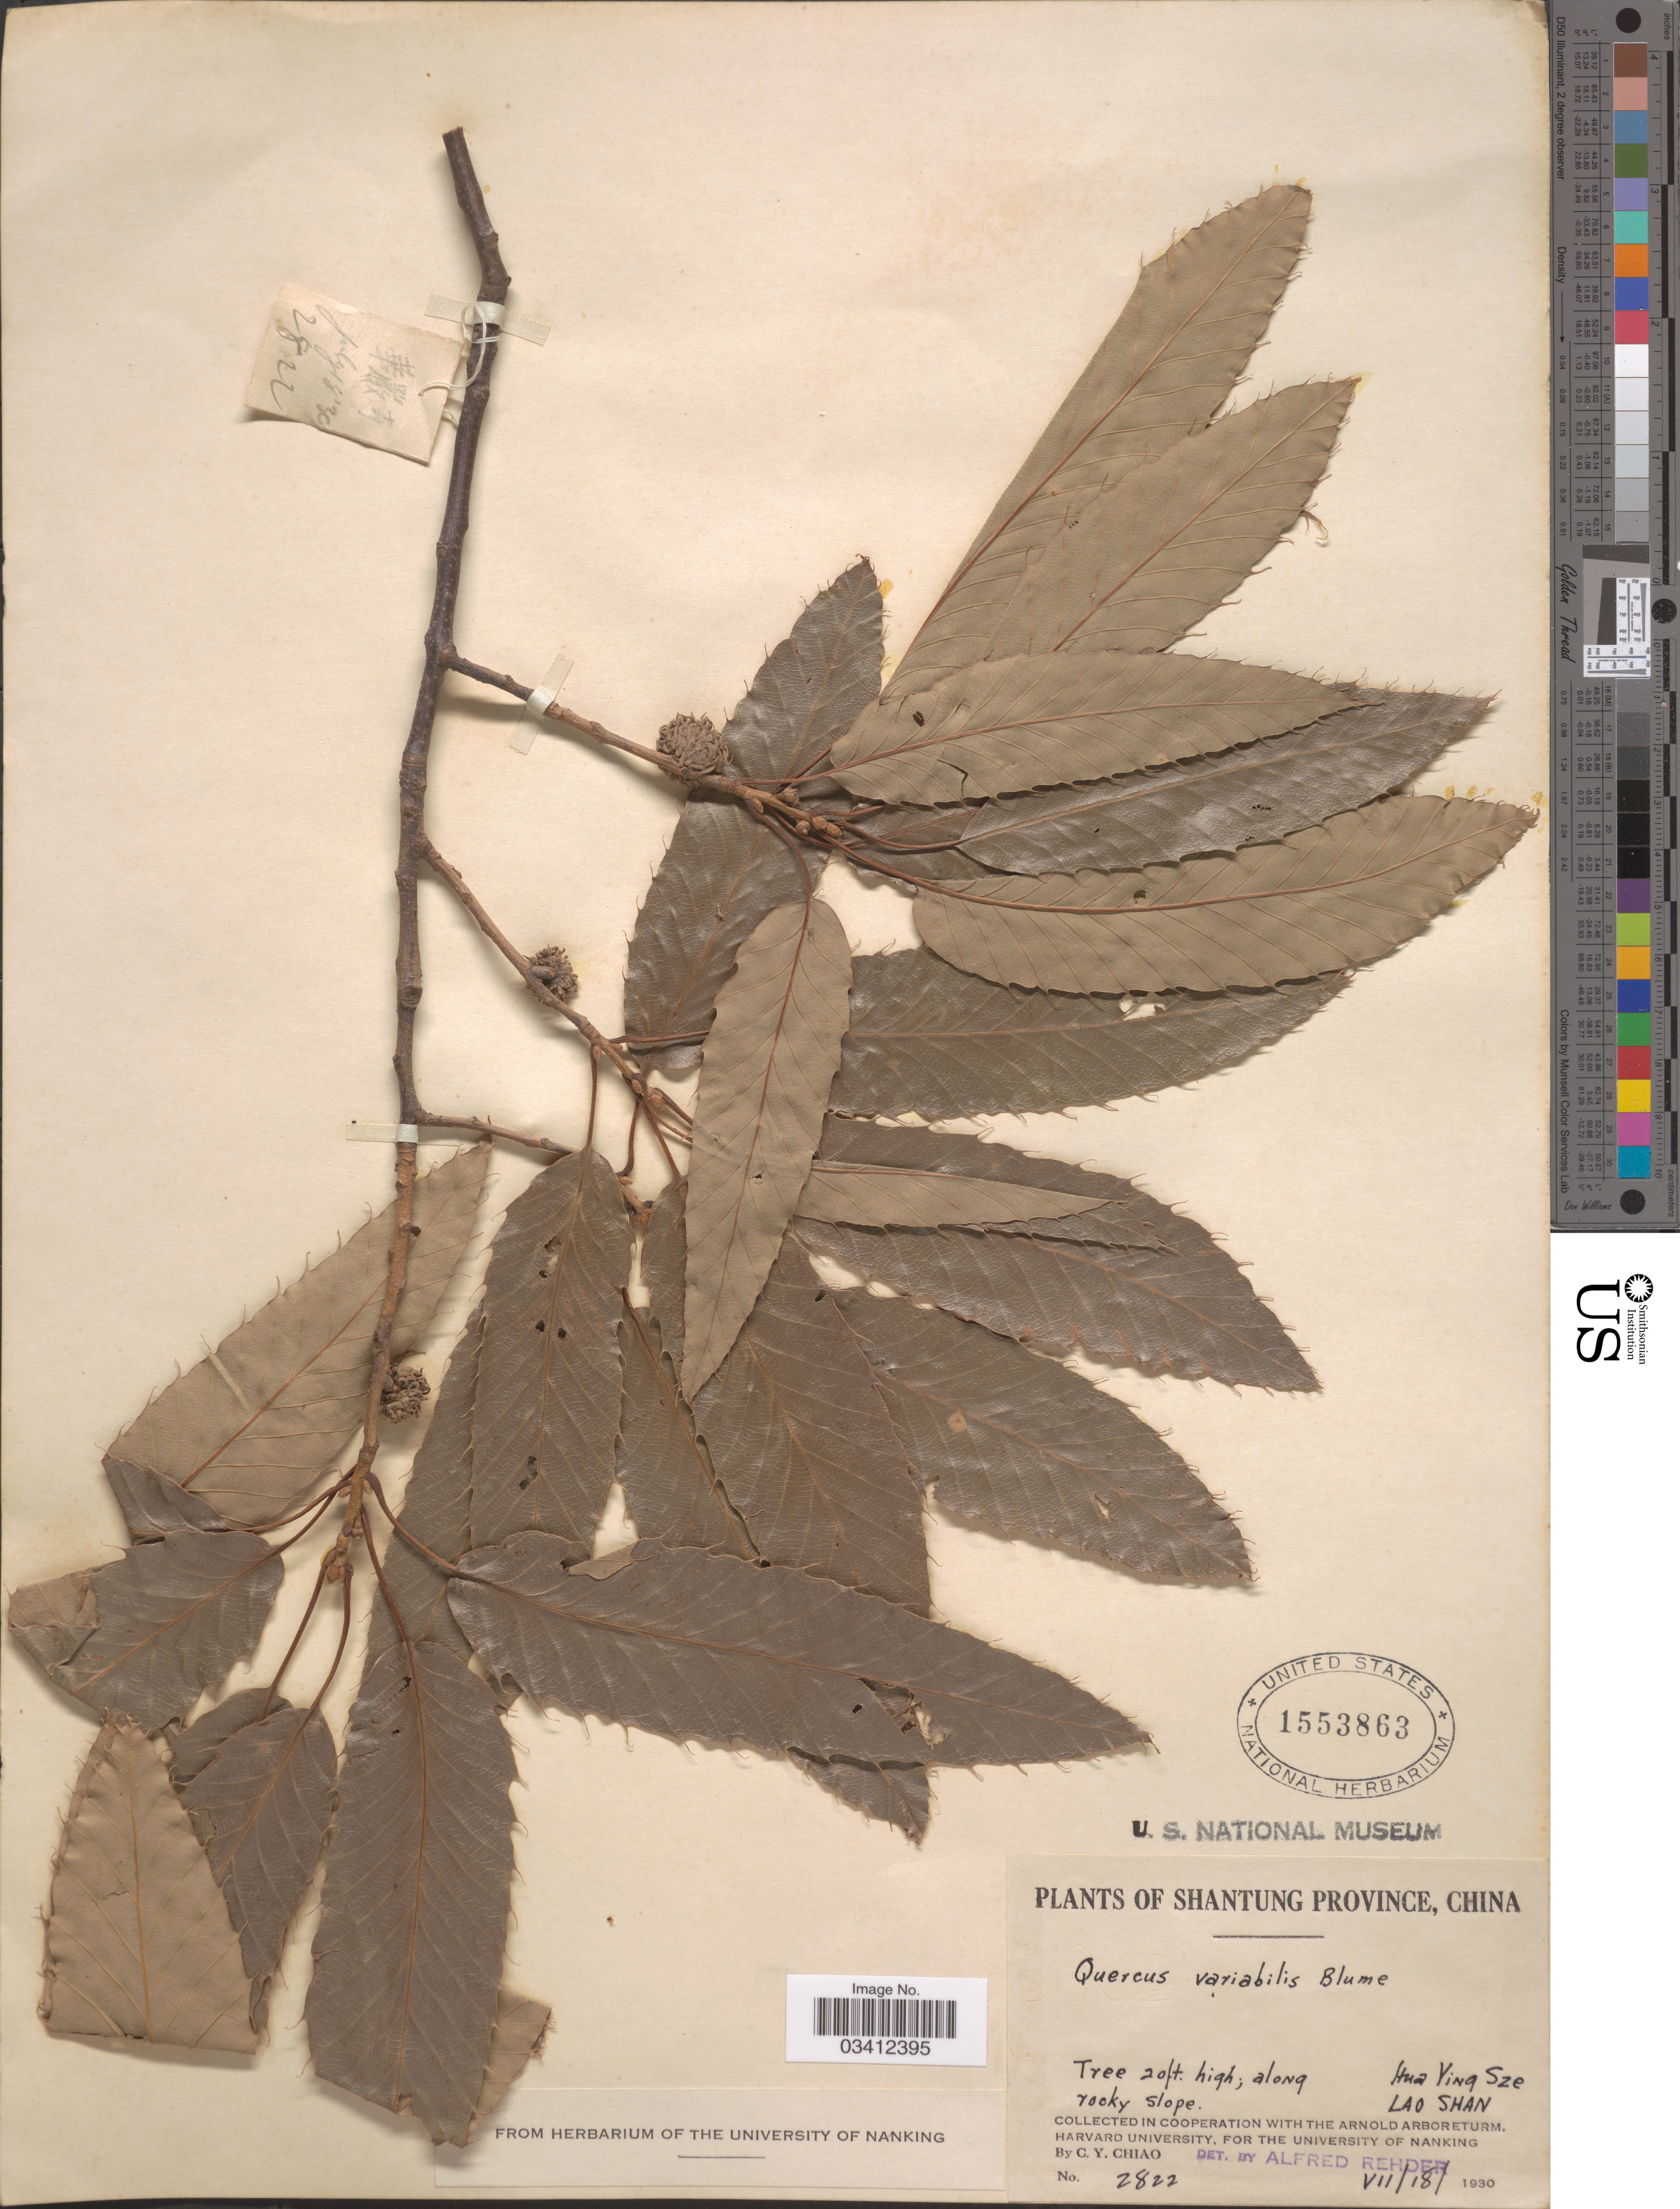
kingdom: Plantae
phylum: Tracheophyta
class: Magnoliopsida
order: Fagales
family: Fagaceae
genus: Quercus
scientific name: Quercus variabilis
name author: Blume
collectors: C. Y. Chiao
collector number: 2822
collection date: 1930-07-18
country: China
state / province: Shandong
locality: Shantung Province. Hua Ying Sze. Lao Shan.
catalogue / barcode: US 1553863